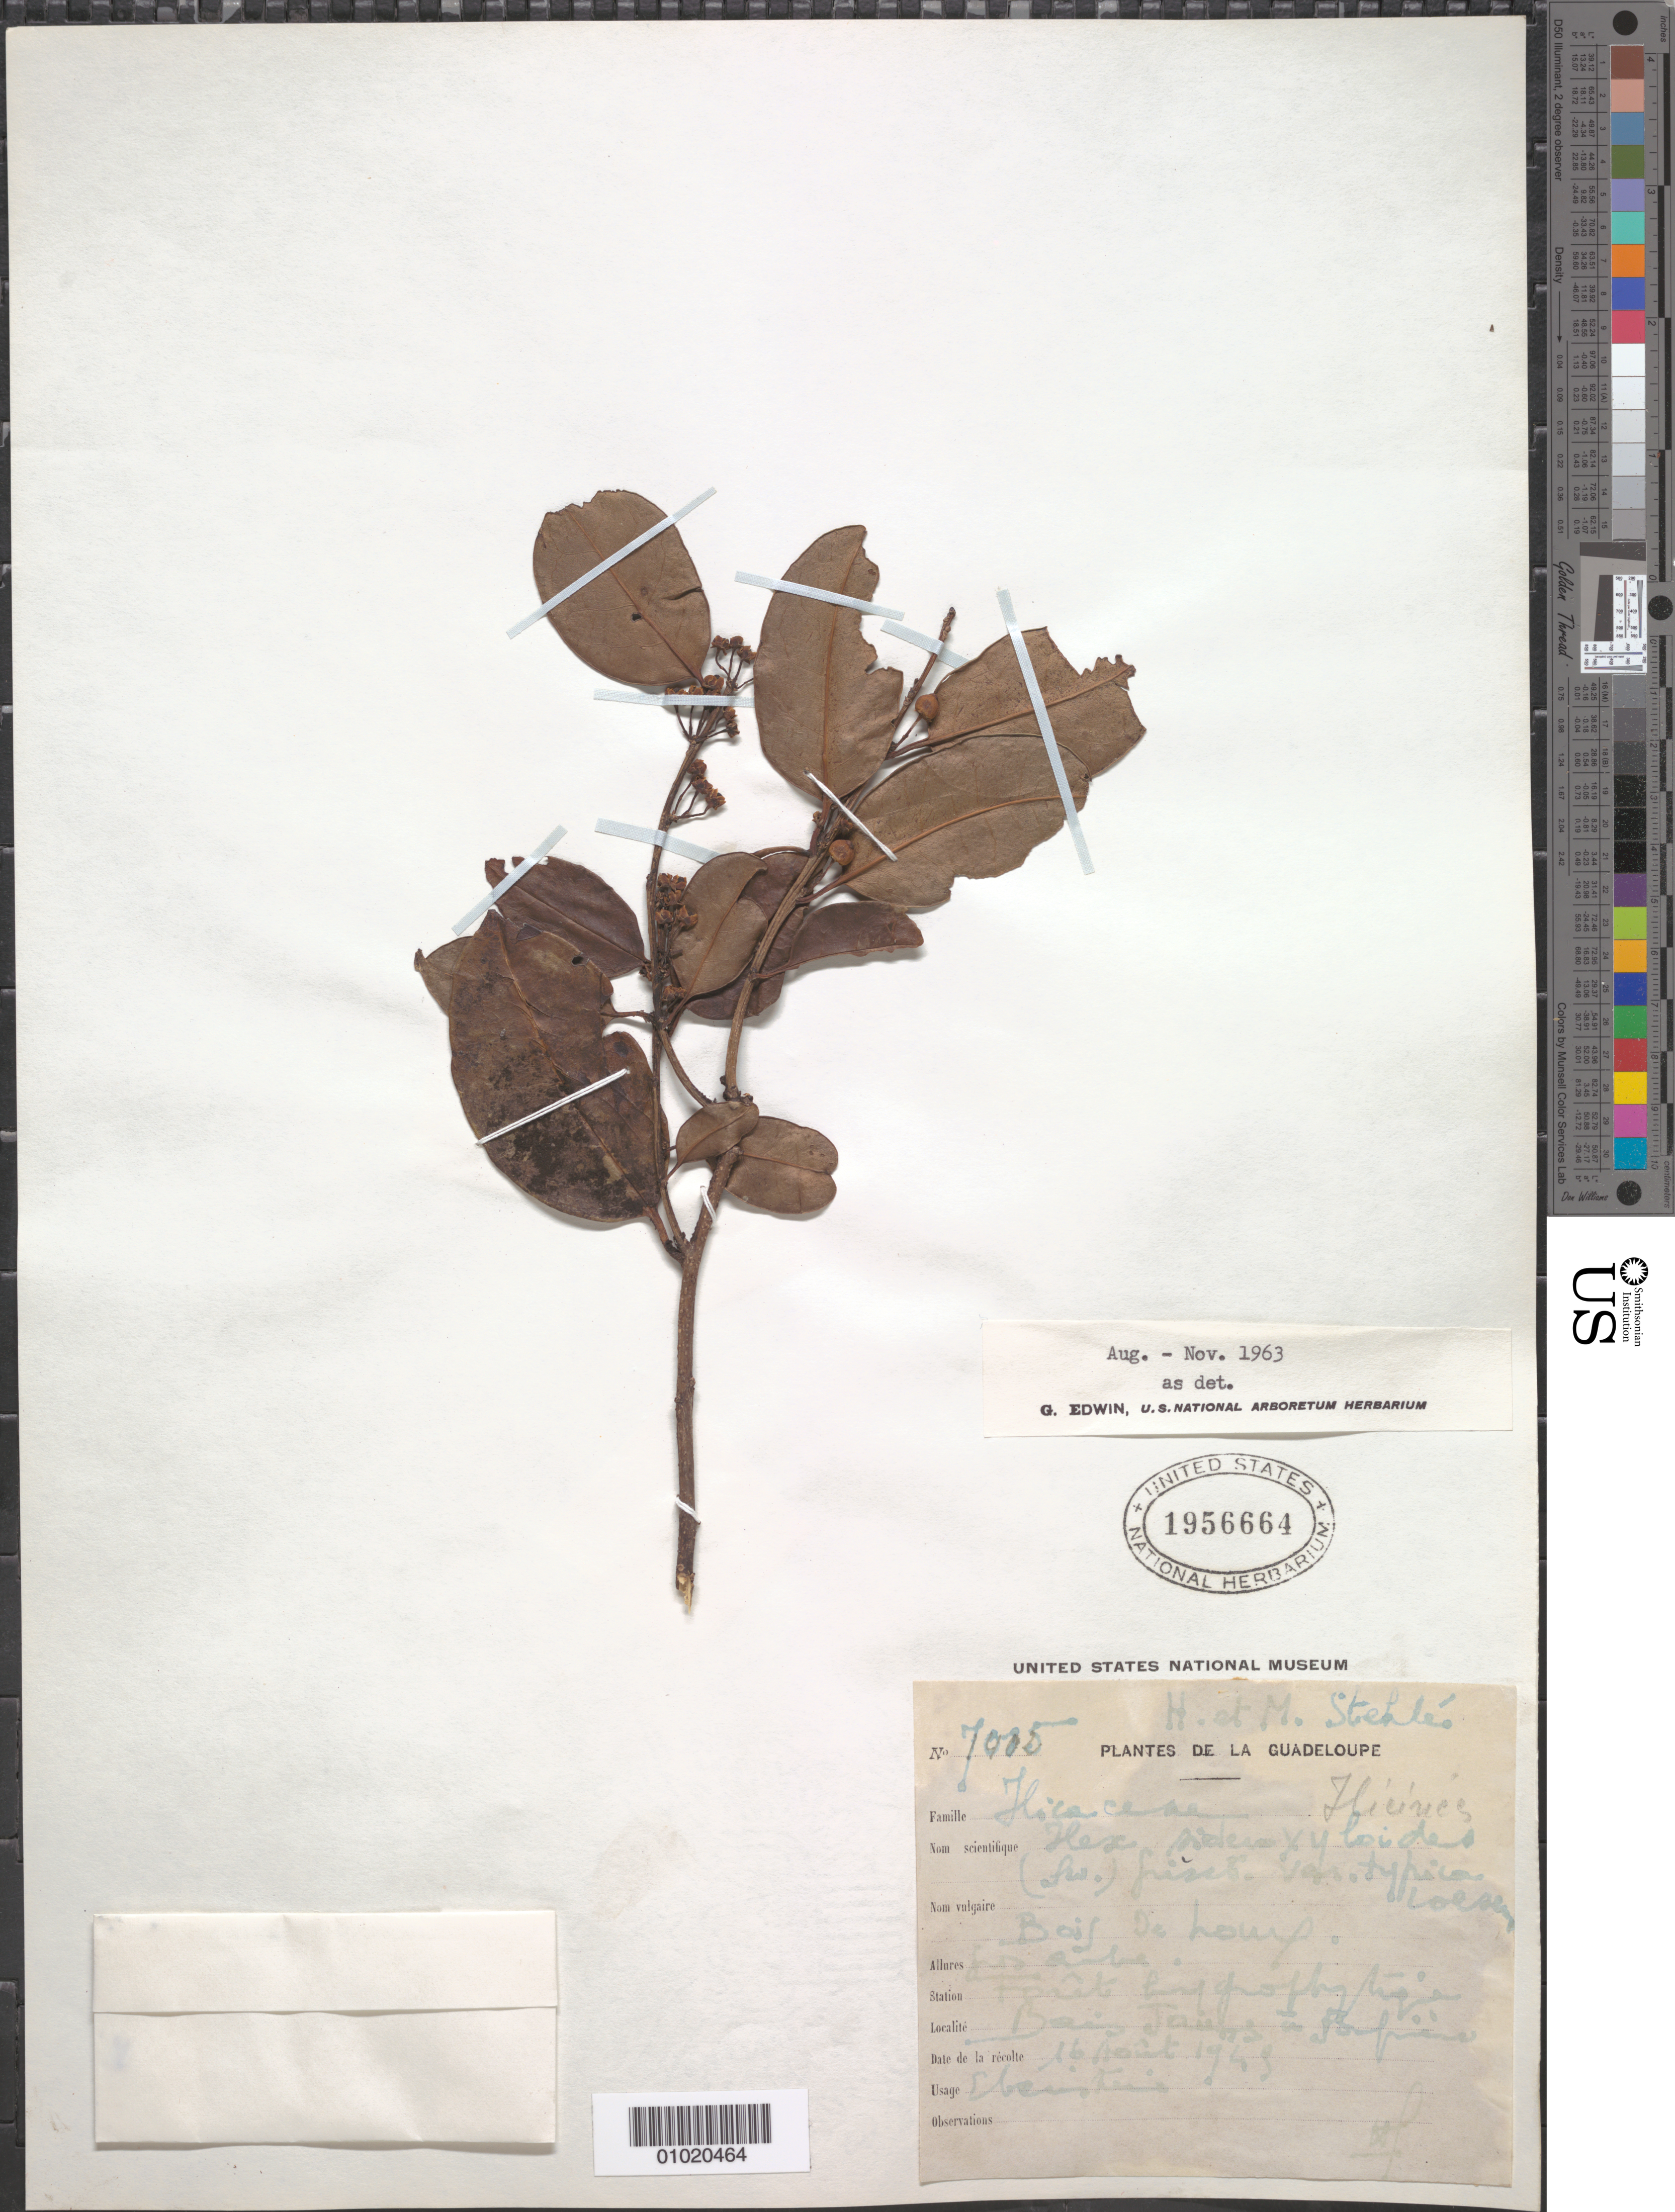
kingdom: Plantae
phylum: Tracheophyta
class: Magnoliopsida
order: Aquifoliales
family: Aquifoliaceae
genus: Ilex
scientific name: Ilex sideroxyloides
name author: (Sw.) Griseb.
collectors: H. Stehlé & M. Stehlé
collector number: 7085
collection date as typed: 16 Apr 1943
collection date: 1943-04-16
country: Guadeloupe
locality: Soufriere?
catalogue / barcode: US 1956664